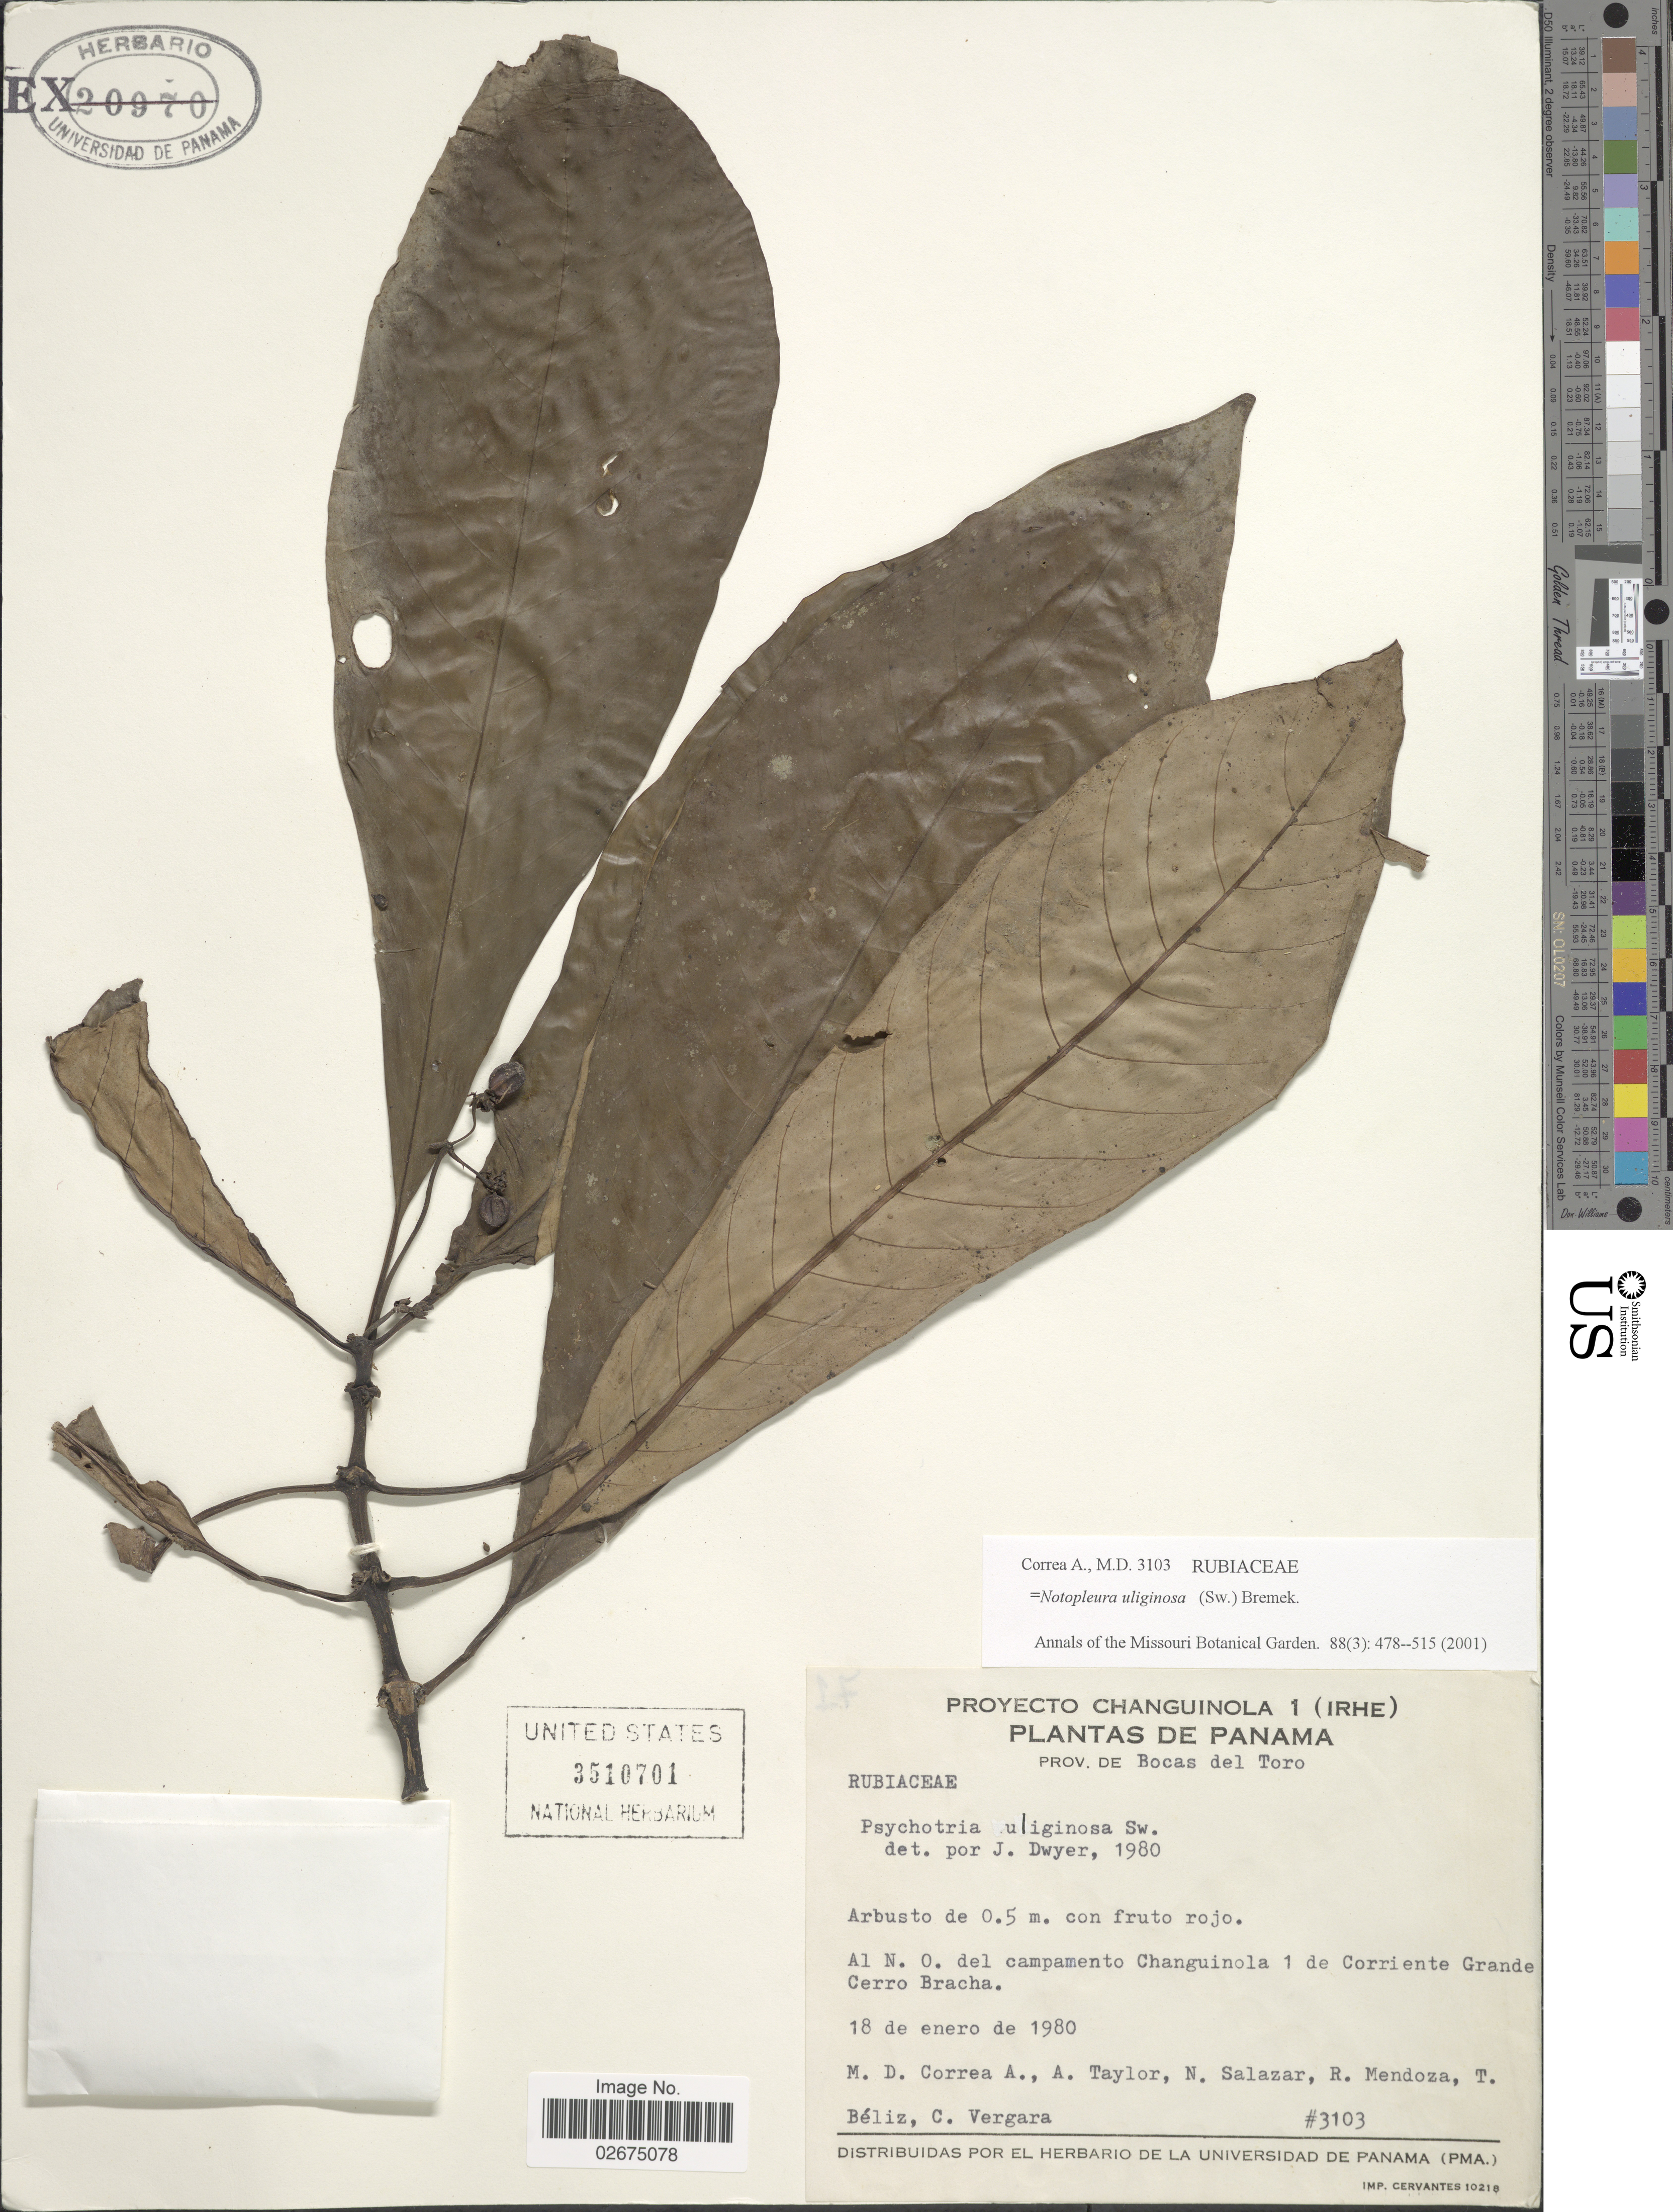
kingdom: Plantae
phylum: Tracheophyta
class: Magnoliopsida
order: Gentianales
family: Rubiaceae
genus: Notopleura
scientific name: Notopleura uliginosa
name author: (Sw.) Bremek.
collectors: M. D. Corrêa-A., A. Taylor, N. Salazar, R. Mendoza & et al.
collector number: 3103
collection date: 1980-01-18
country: Panama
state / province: Bocas del Toro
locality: Al N.O. del campamento Changuinola 1 de Corriente Grande Cerro Bracha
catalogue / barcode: US 3510701